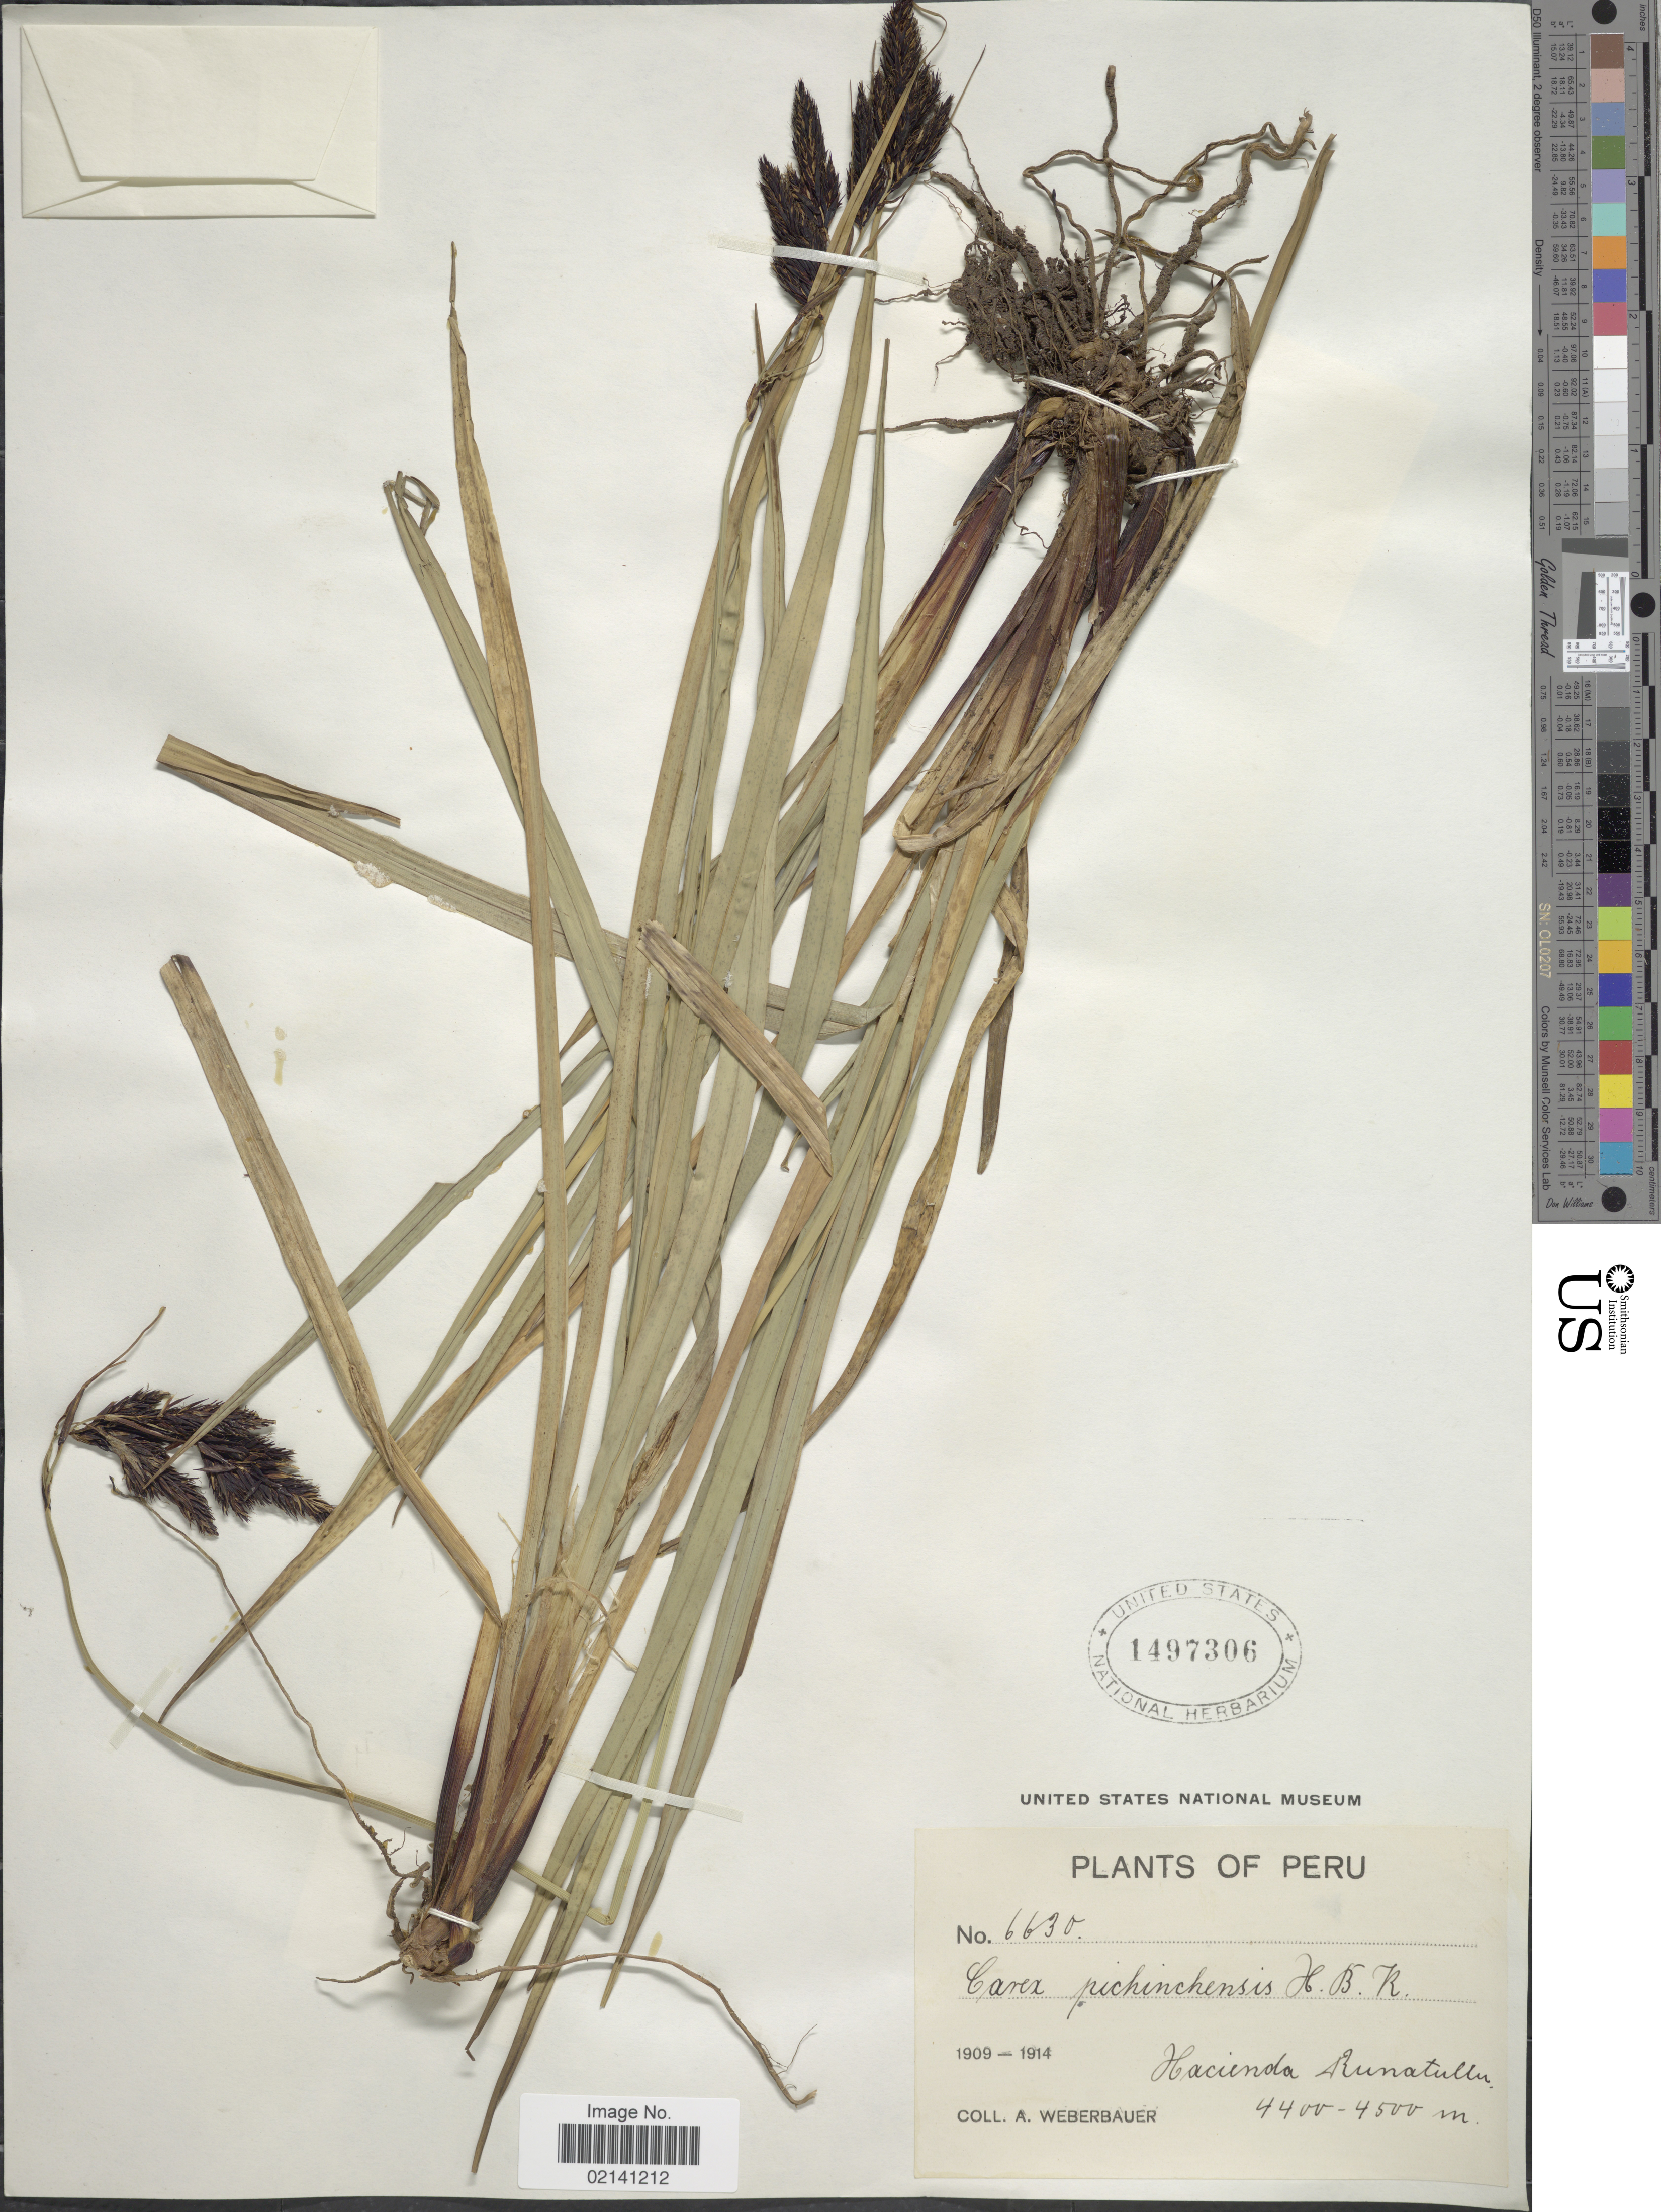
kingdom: Plantae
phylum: Tracheophyta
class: Liliopsida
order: Poales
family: Cyperaceae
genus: Carex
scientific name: Carex pichinchensis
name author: Kunth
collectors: A. Weberbauer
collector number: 6630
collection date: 1909/1914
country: Peru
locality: Hacienda Runatullu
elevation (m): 4400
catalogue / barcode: US 1497306